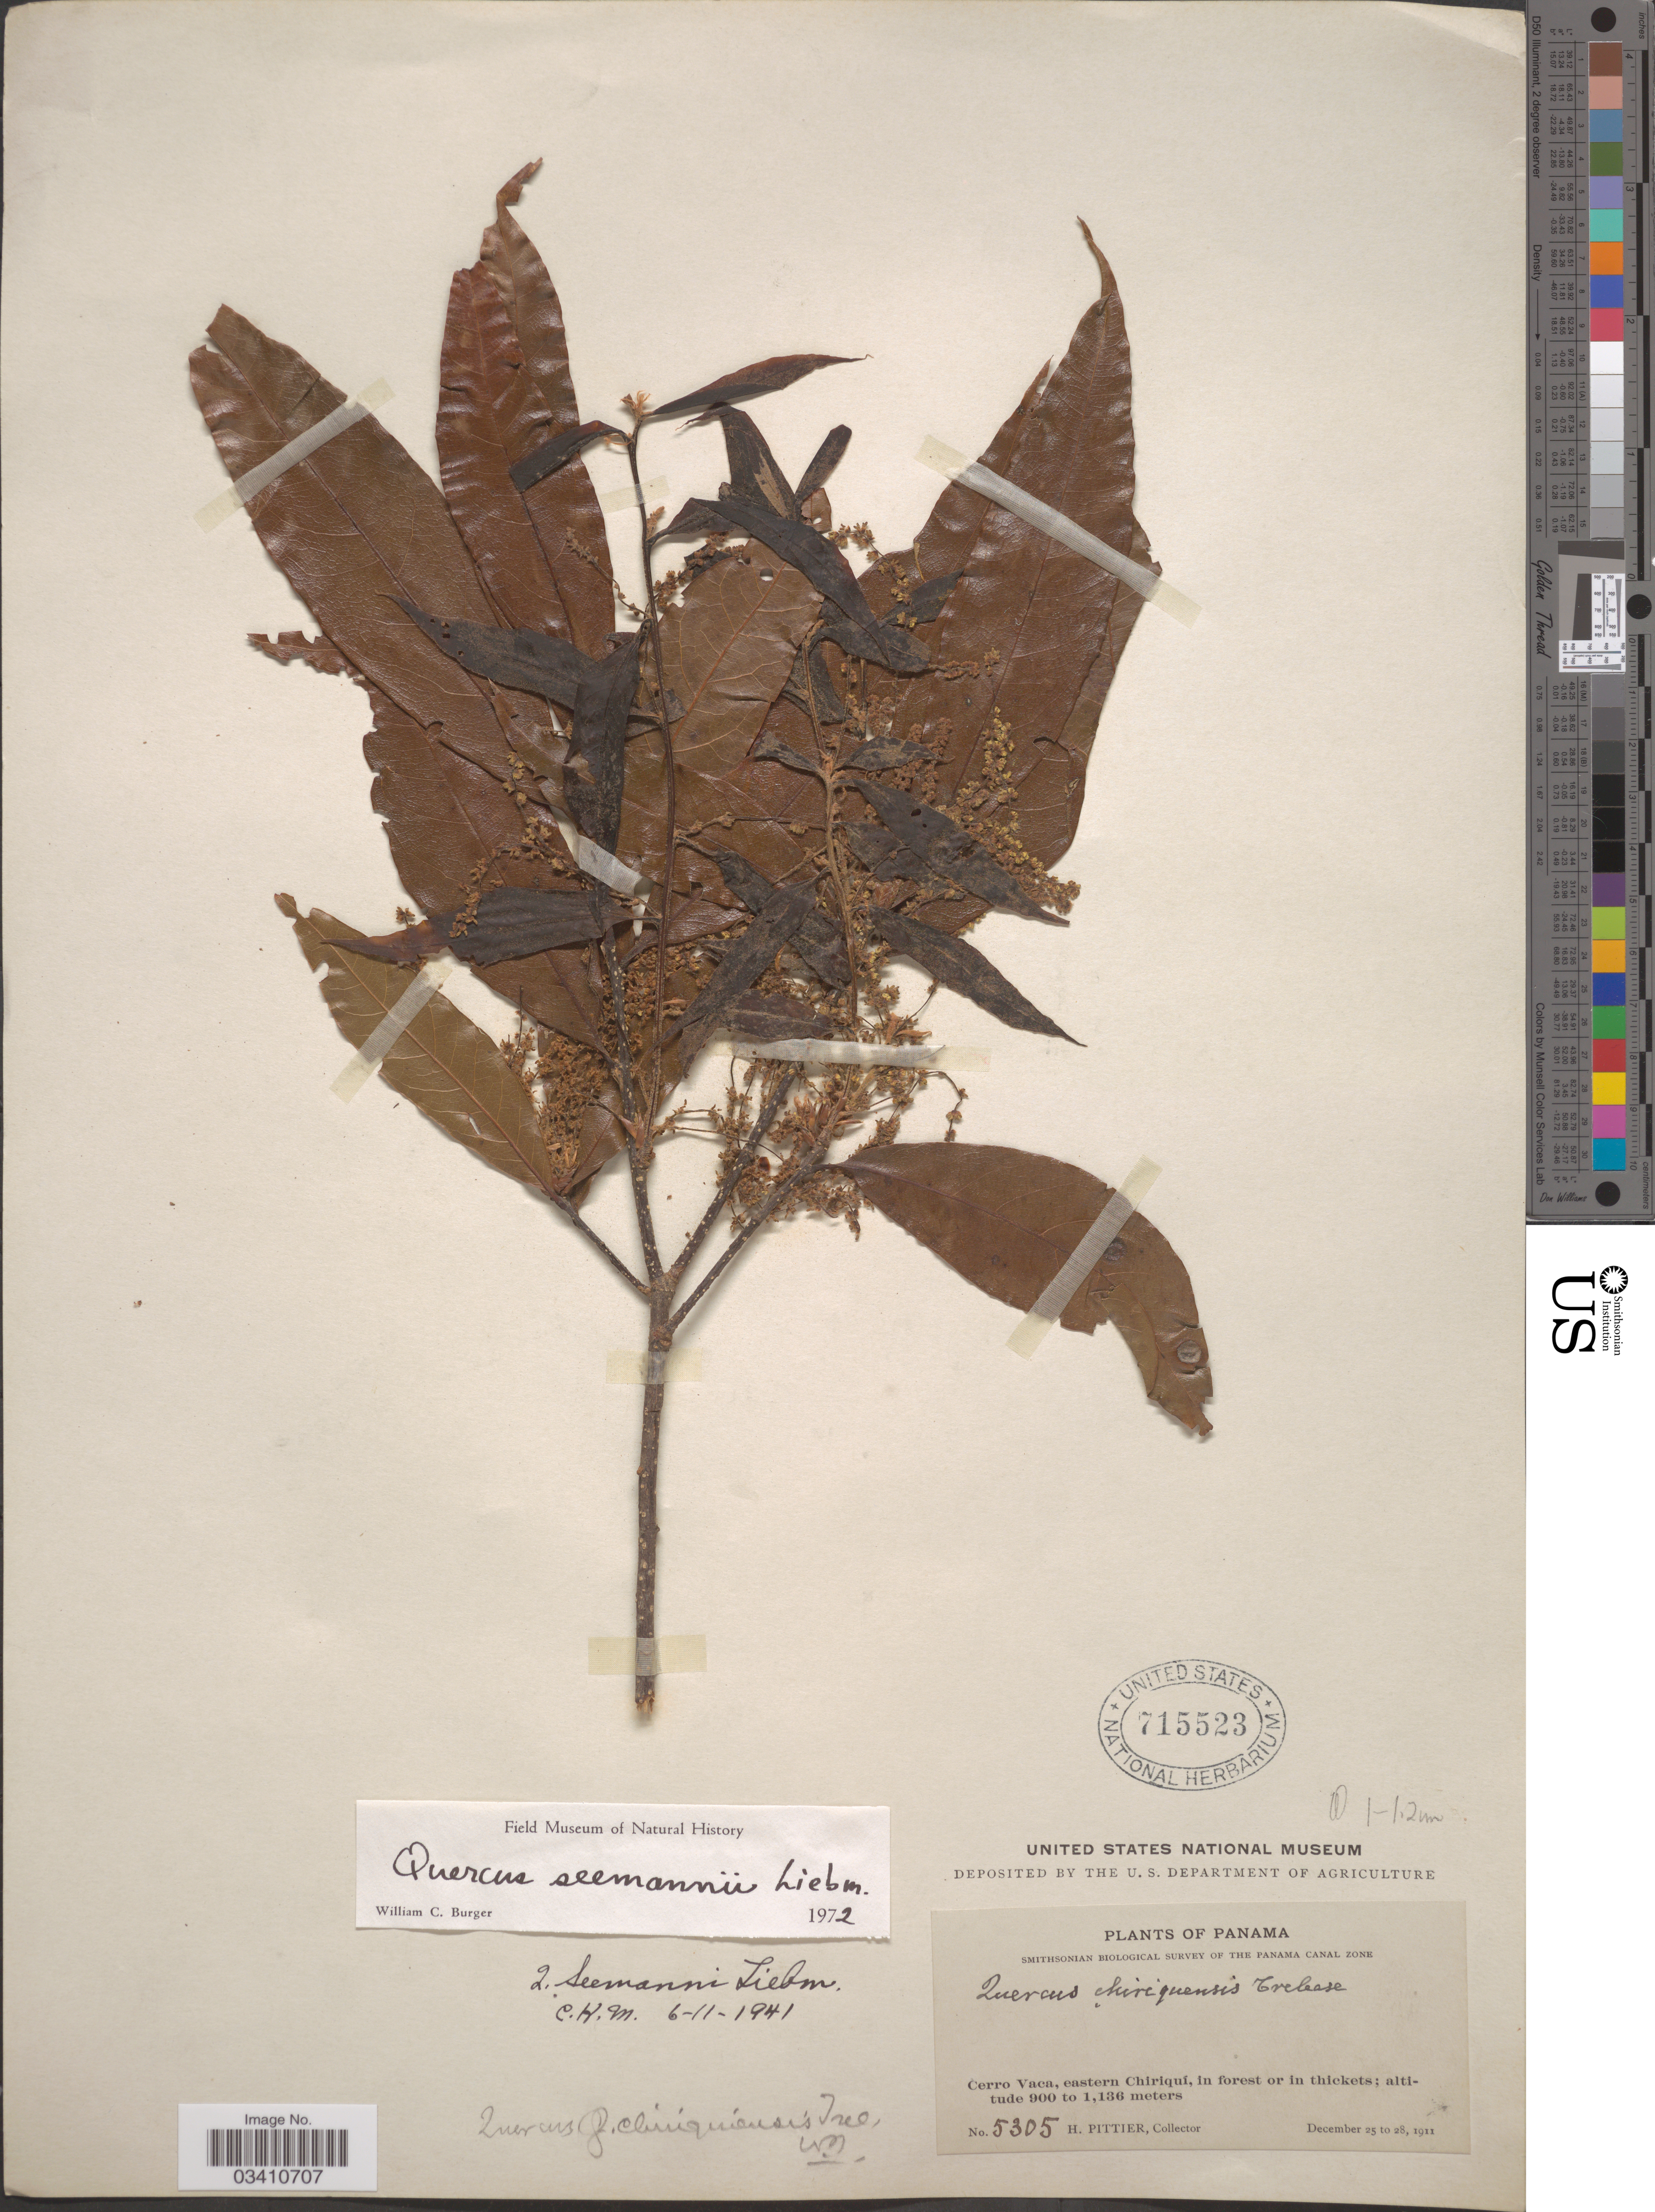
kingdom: Plantae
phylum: Tracheophyta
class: Magnoliopsida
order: Fagales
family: Fagaceae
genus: Quercus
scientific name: Quercus seemannii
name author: Liebm.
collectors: H. F. Pittier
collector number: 5305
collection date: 1911-12-25/1911-12-28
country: Panama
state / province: Chiriqui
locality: Cerro Vaca, eastern Chiriqui.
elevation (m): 900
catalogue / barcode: US 715523